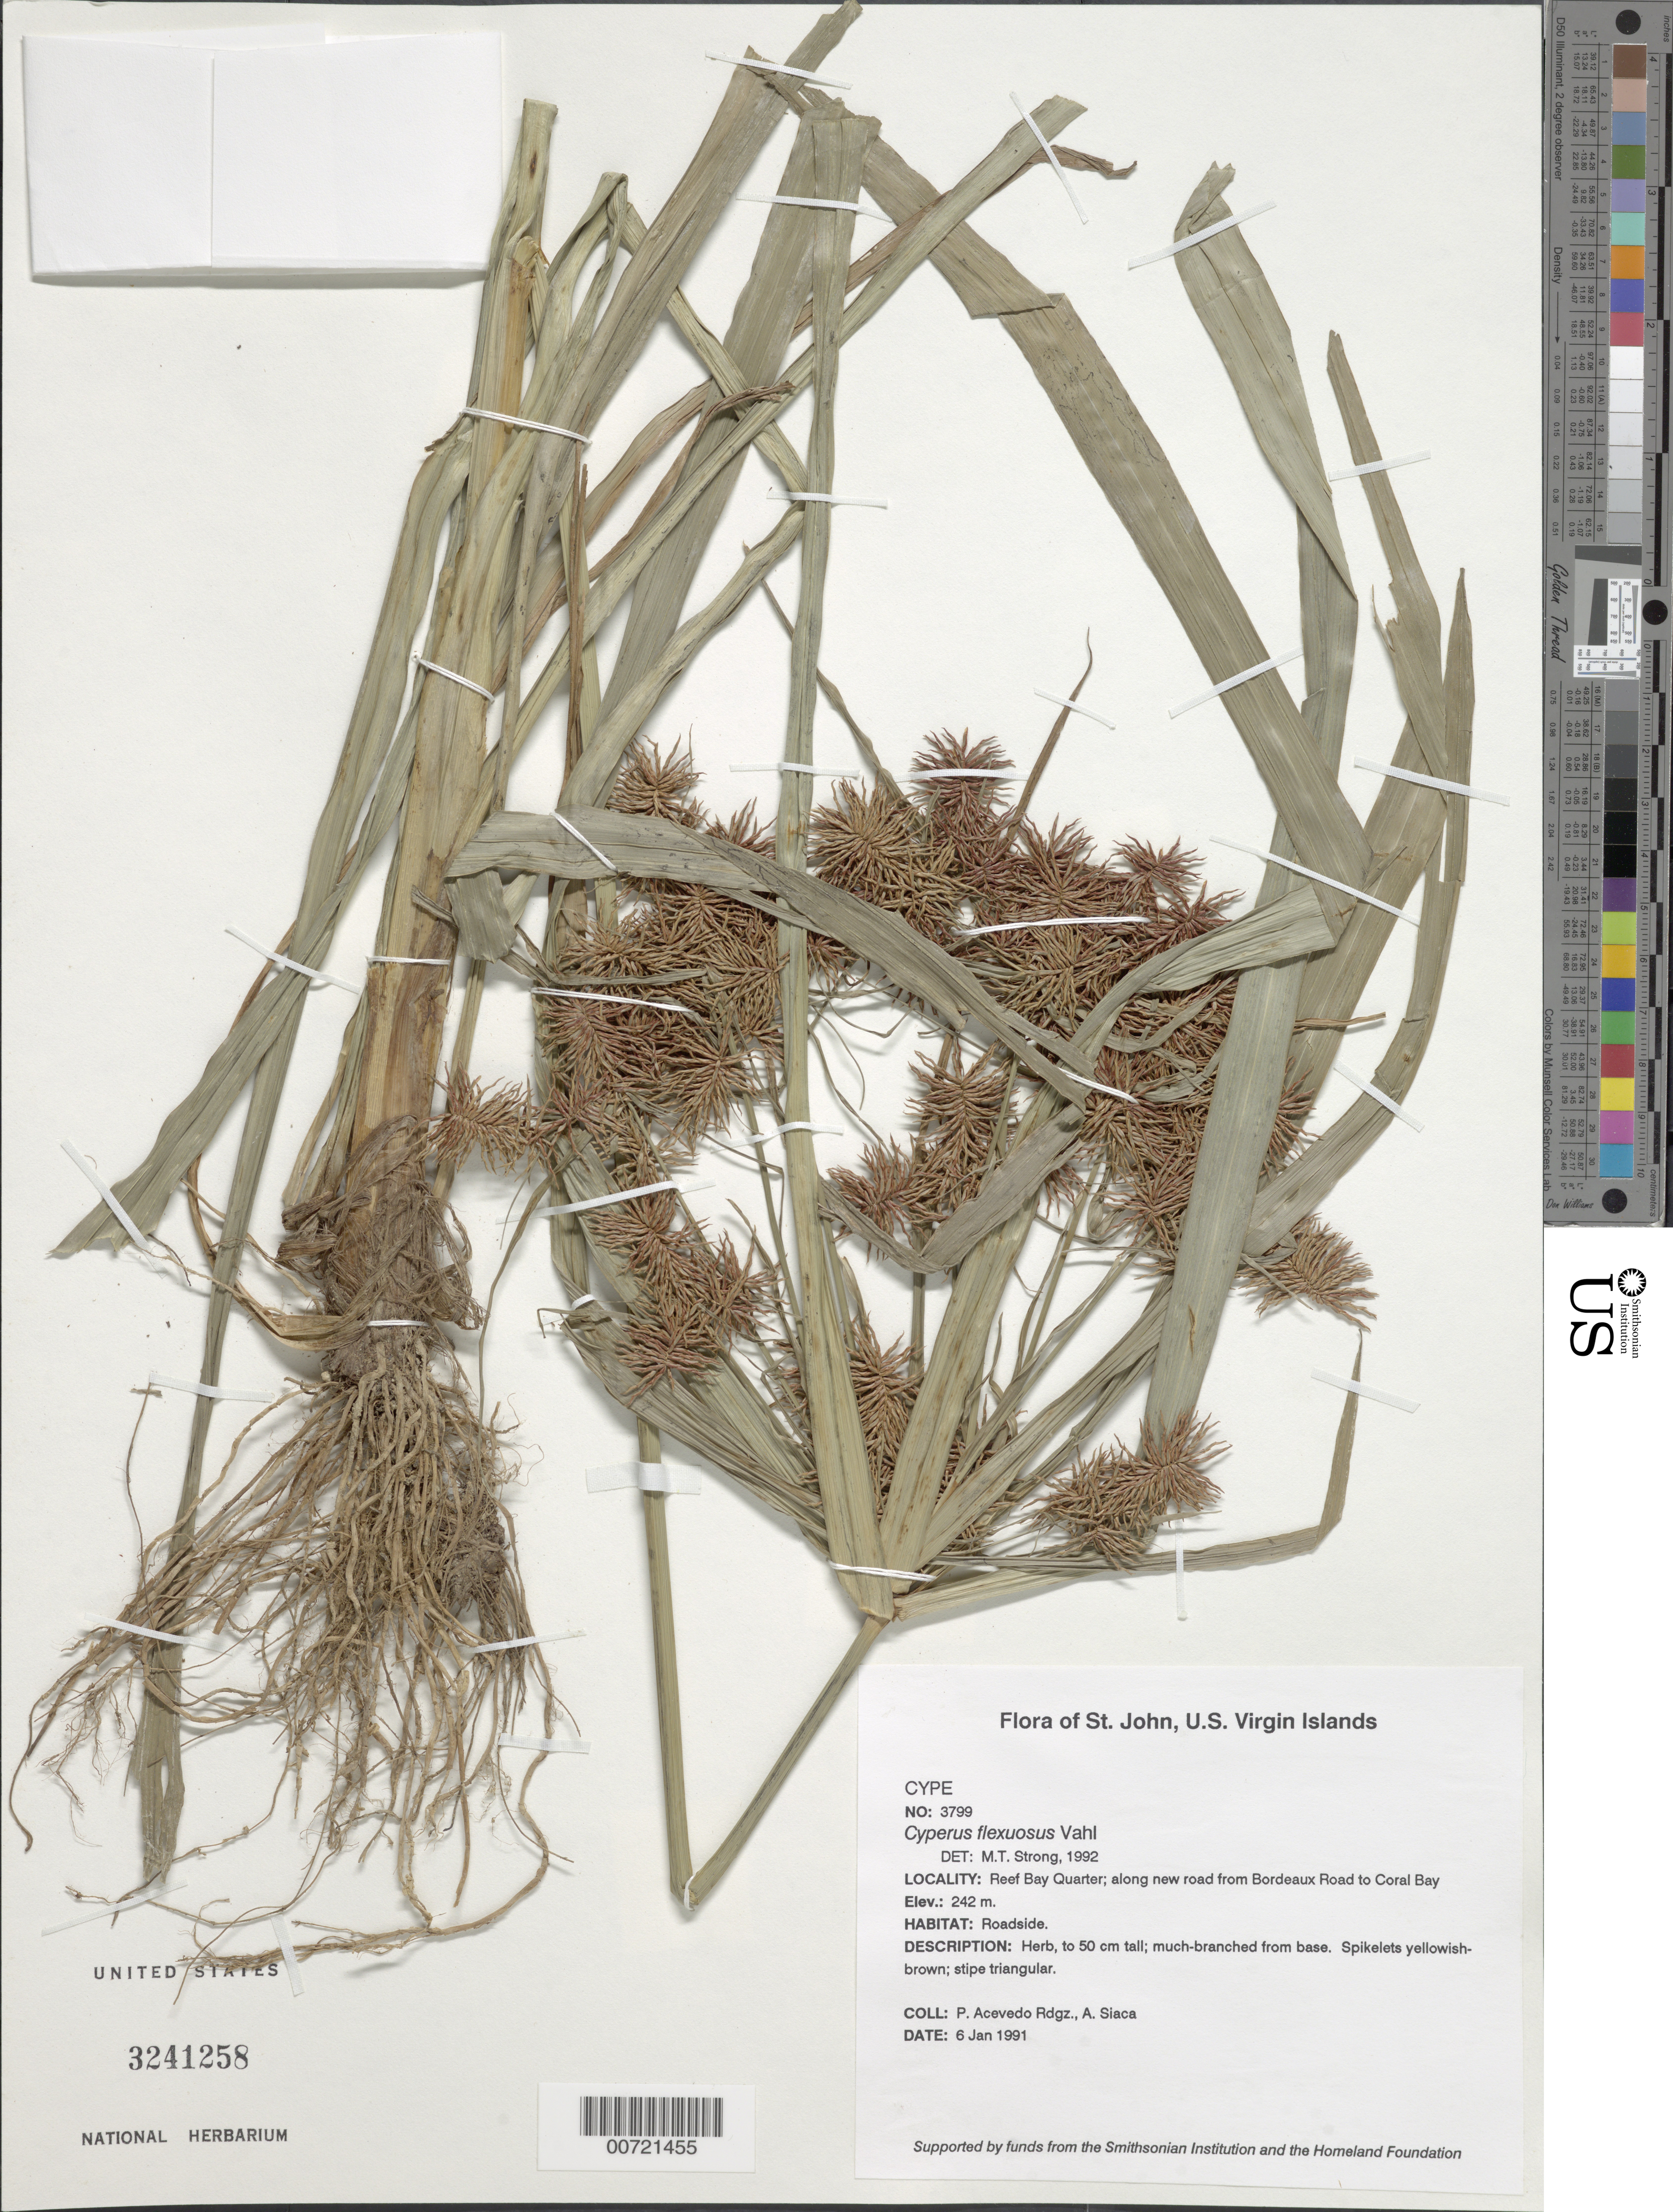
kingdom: Plantae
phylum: Tracheophyta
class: Liliopsida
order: Poales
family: Cyperaceae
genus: Cyperus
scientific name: Cyperus ferax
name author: Rich.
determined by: Strong, Mark T., (BOT), Smithsonian Institution - National Museum of Natural History (UNITED STATES)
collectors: P. Acevedo-Rodr. & A. Siaca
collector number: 3799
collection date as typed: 06 Jan 1991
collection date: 1991-01-06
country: U.S. Virgin Islands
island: St. John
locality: Reef Bay Quarter; along new road from Bordeaux Road to Coral Bay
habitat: Roadside.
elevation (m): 242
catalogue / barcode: US 3241258